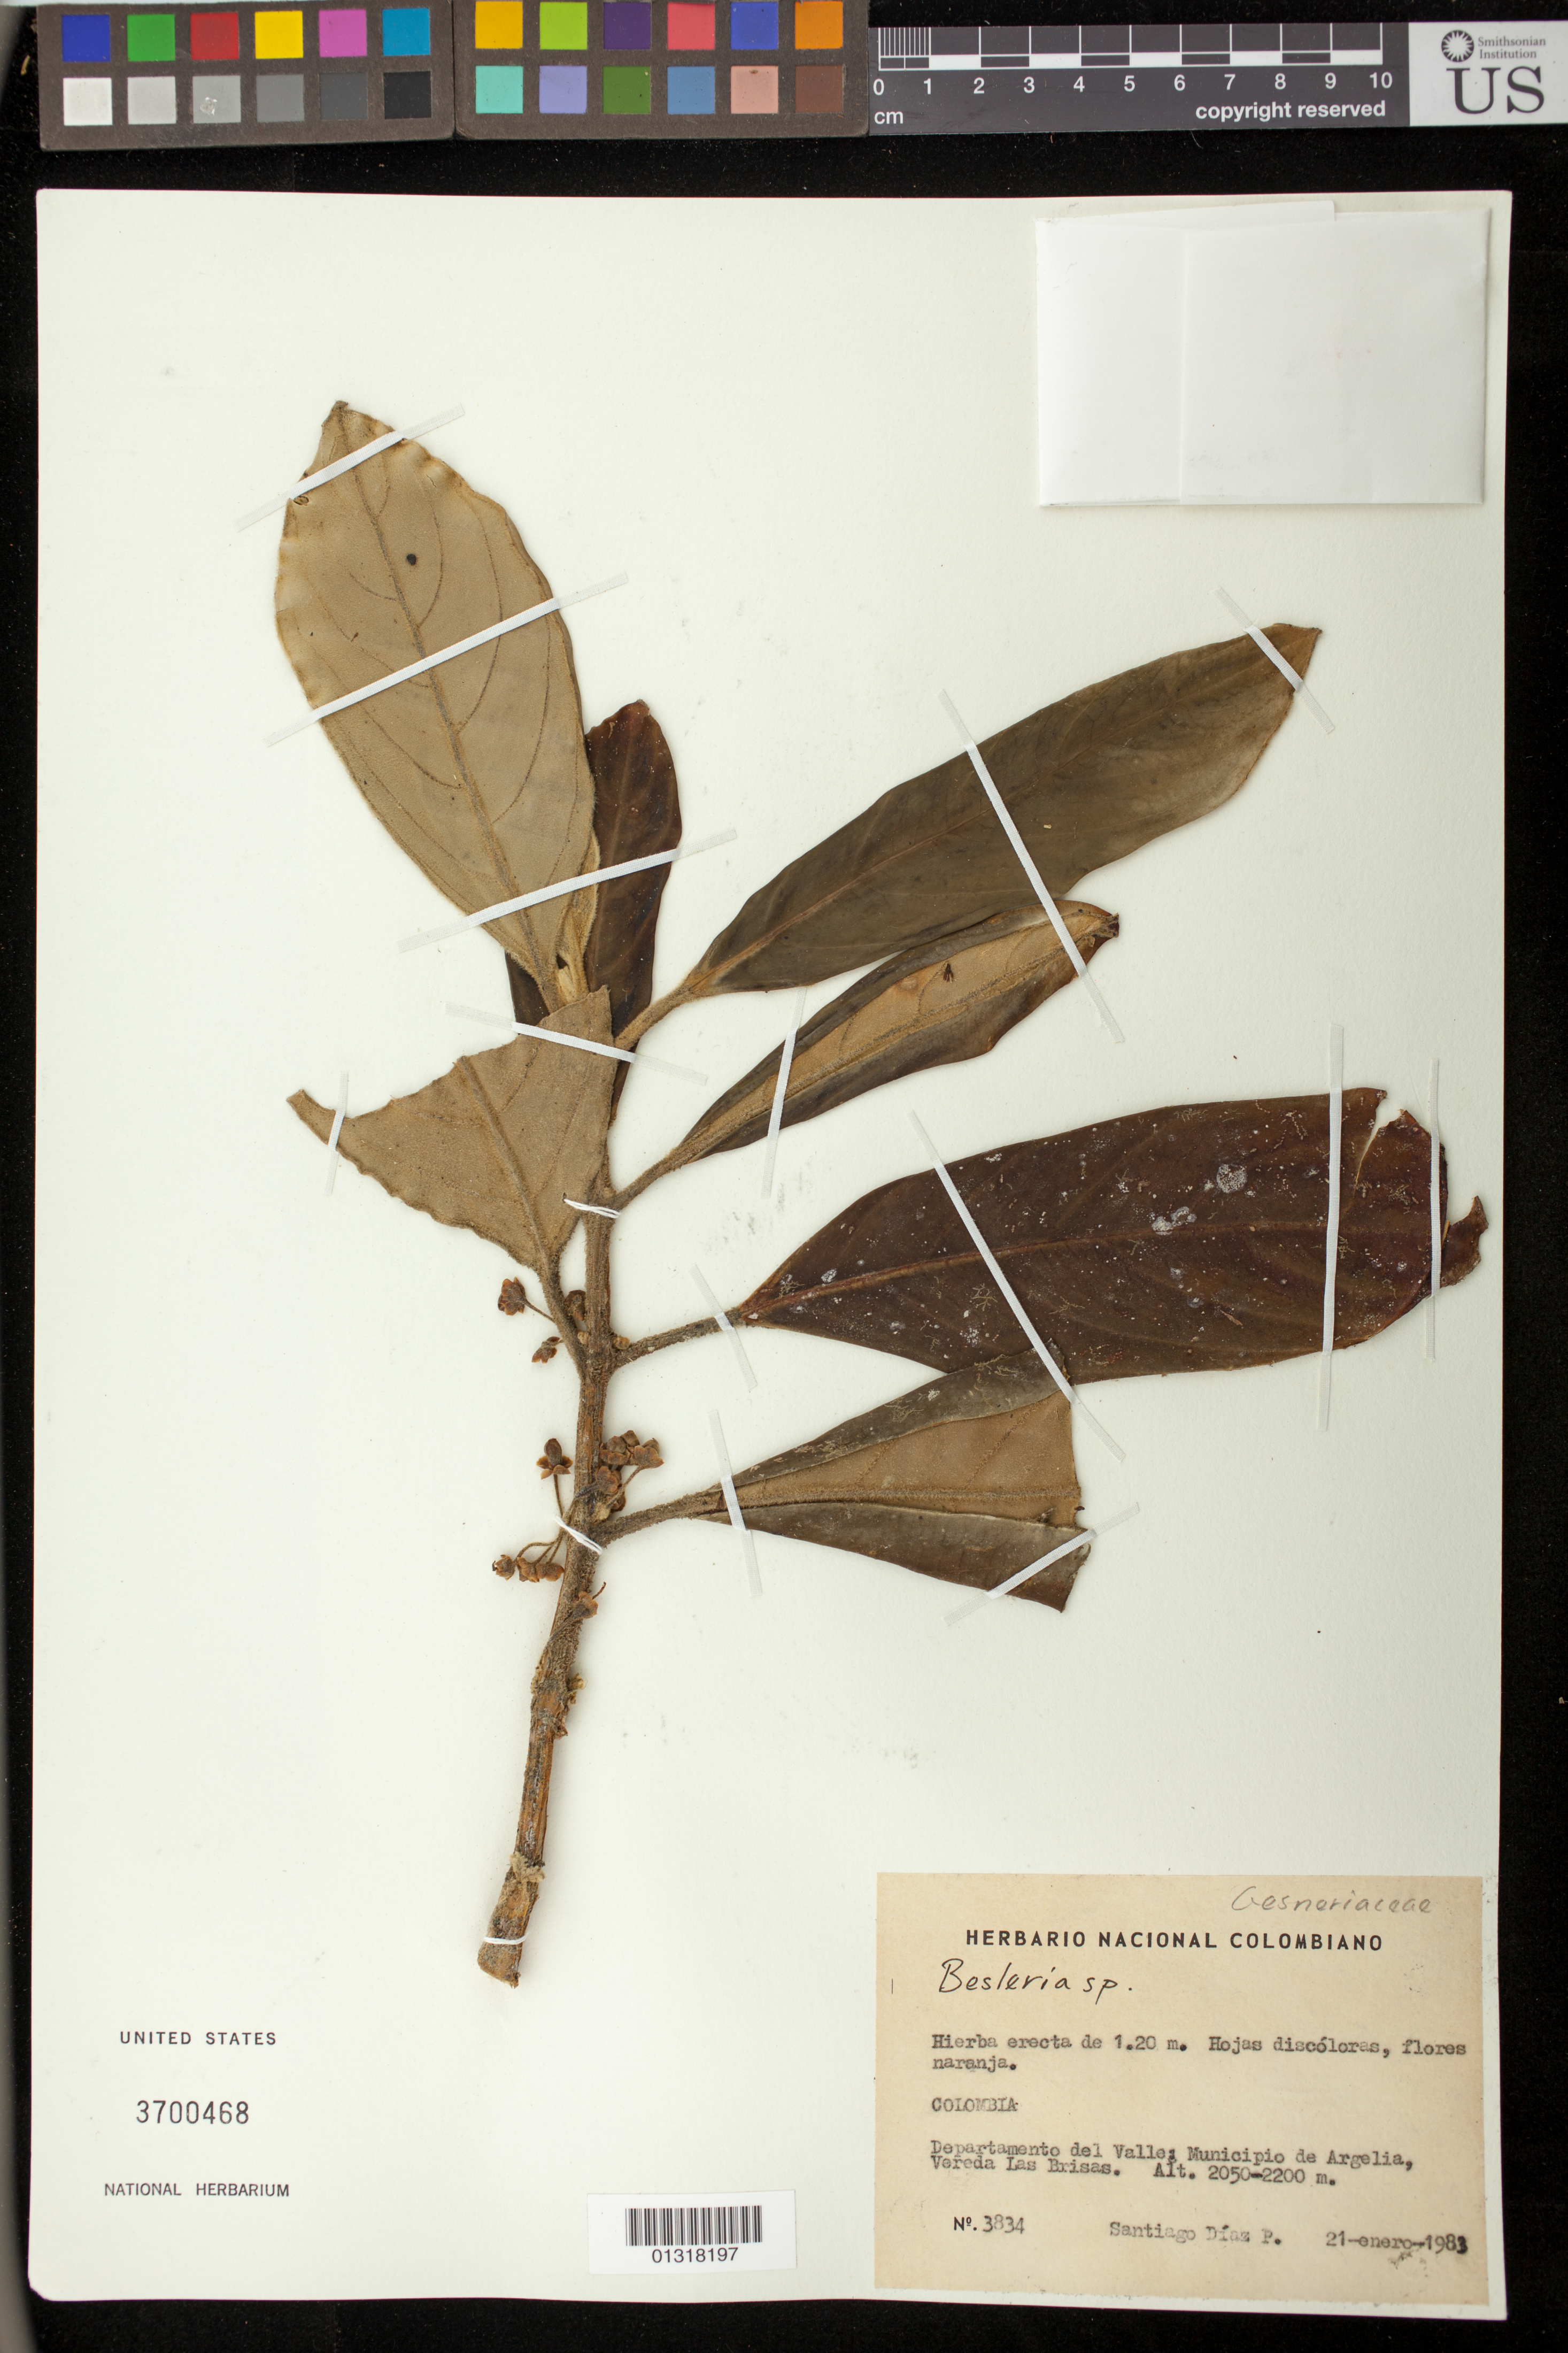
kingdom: Plantae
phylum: Tracheophyta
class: Magnoliopsida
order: Lamiales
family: Gesneriaceae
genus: Besleria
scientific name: Besleria sp.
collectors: S. Díaz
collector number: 3834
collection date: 1983-01-21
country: Colombia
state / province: Valle del Cauca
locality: Municipio de Argelia, Vereda Las Brisas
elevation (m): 2050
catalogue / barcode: US 3700468